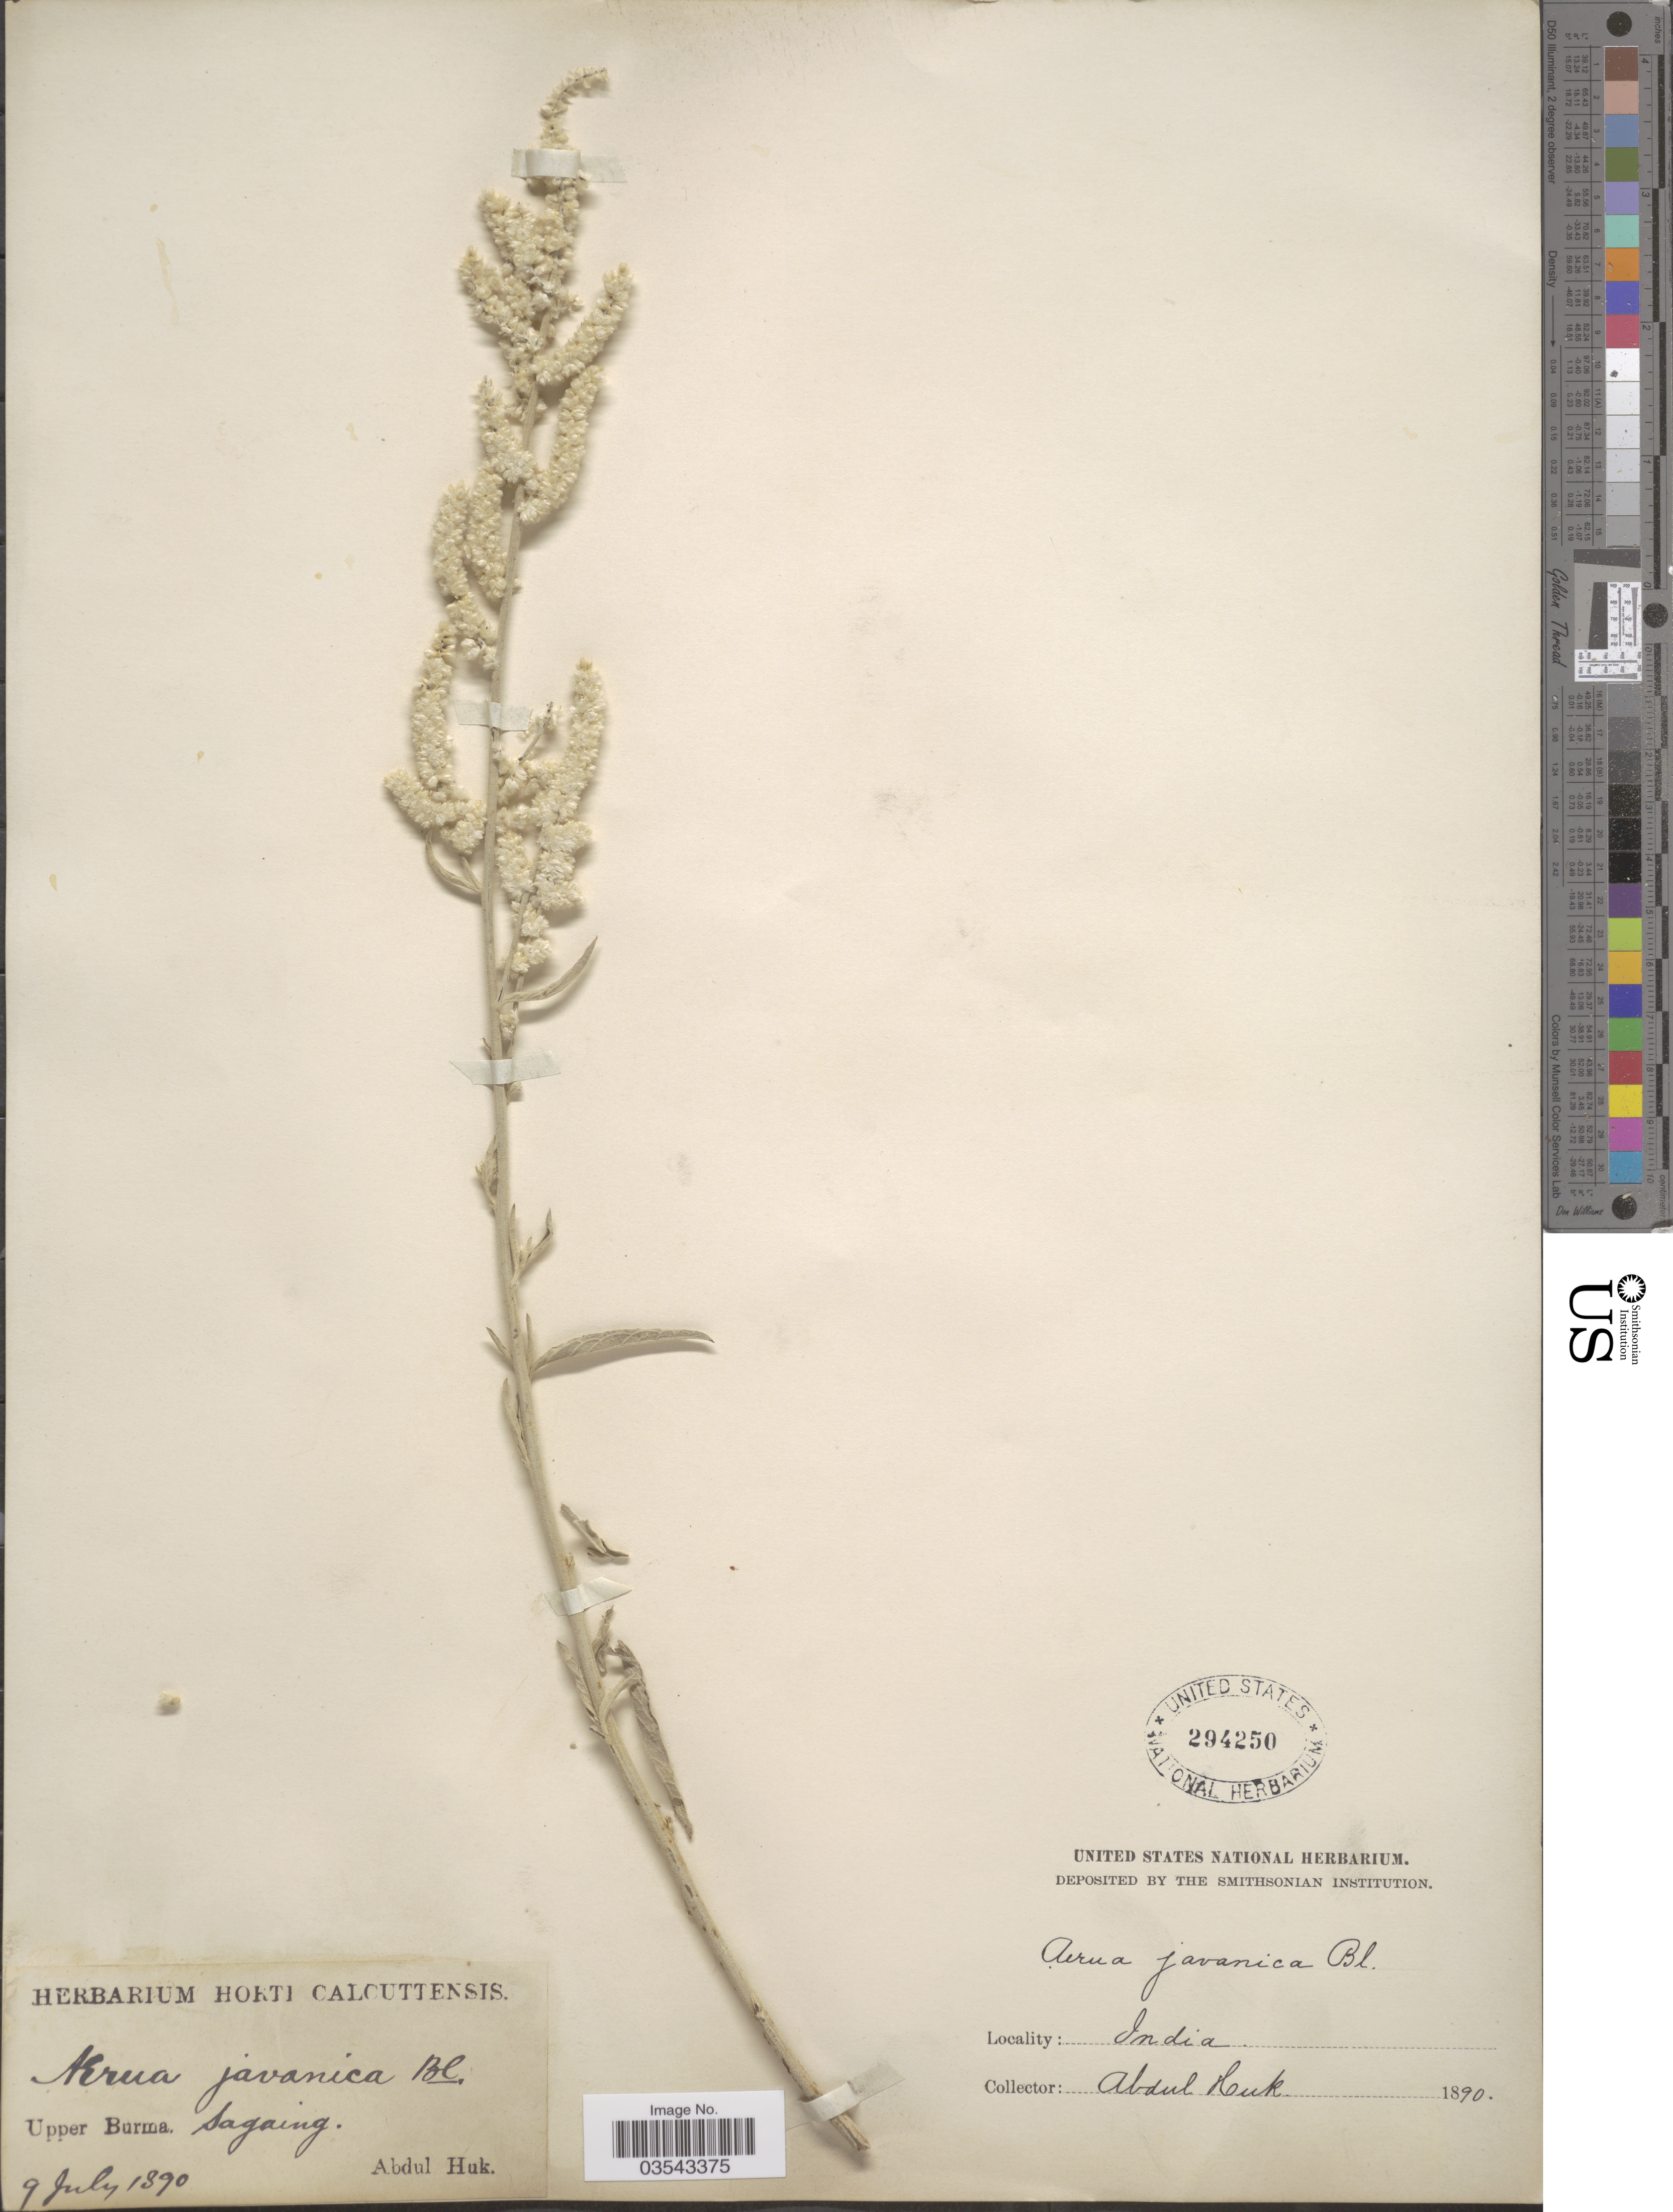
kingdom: Plantae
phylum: Tracheophyta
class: Magnoliopsida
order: Caryophyllales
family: Amaranthaceae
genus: Aerva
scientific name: Aerva javanica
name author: (Burm. f.) Juss. ex Schult.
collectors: A. Huk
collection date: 1890-07-09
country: Myanmar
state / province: Sagaing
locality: Upper Burma. India.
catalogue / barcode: US 294250